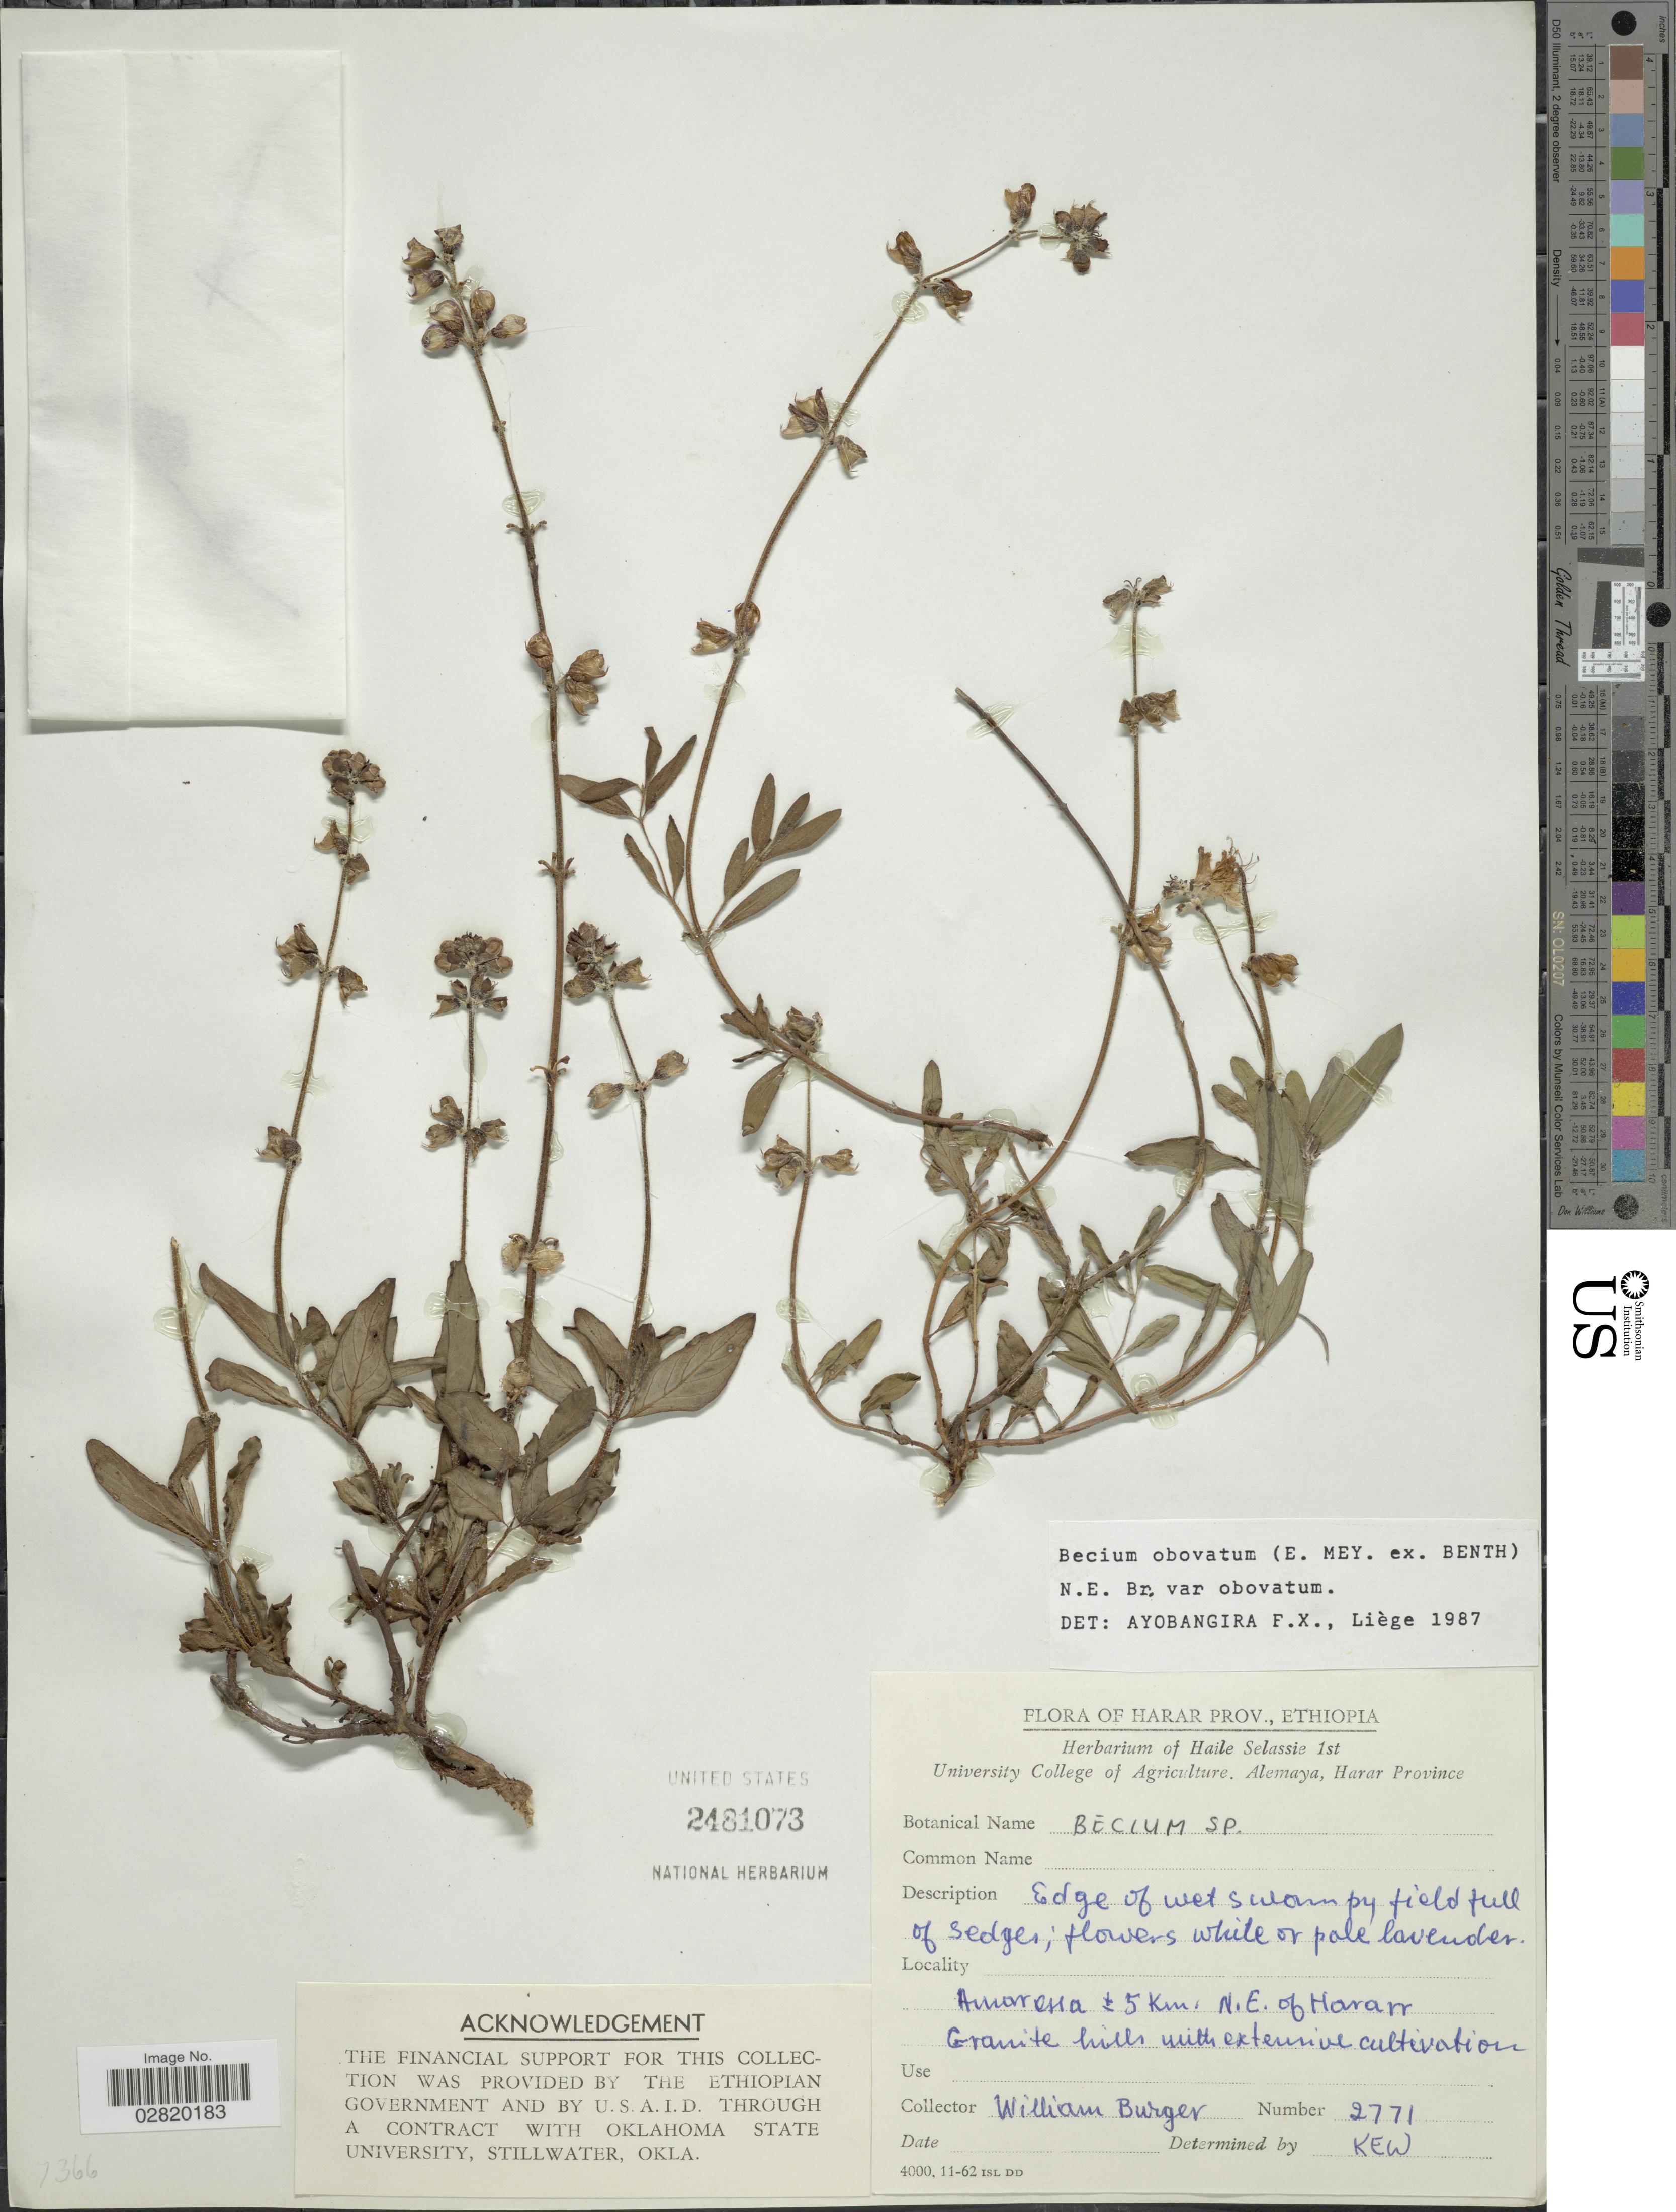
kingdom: Plantae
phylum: Tracheophyta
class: Magnoliopsida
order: Lamiales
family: Lamiaceae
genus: Becium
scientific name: Becium obovatum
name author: (E. Mey. ex Benth.) N.E. Br.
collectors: W. Burger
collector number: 2771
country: Ethiopia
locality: Harar Prov., Amoressa ±5 Km. N.E. of Hararr Granite hills with extensive cultivation.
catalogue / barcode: US 2481073